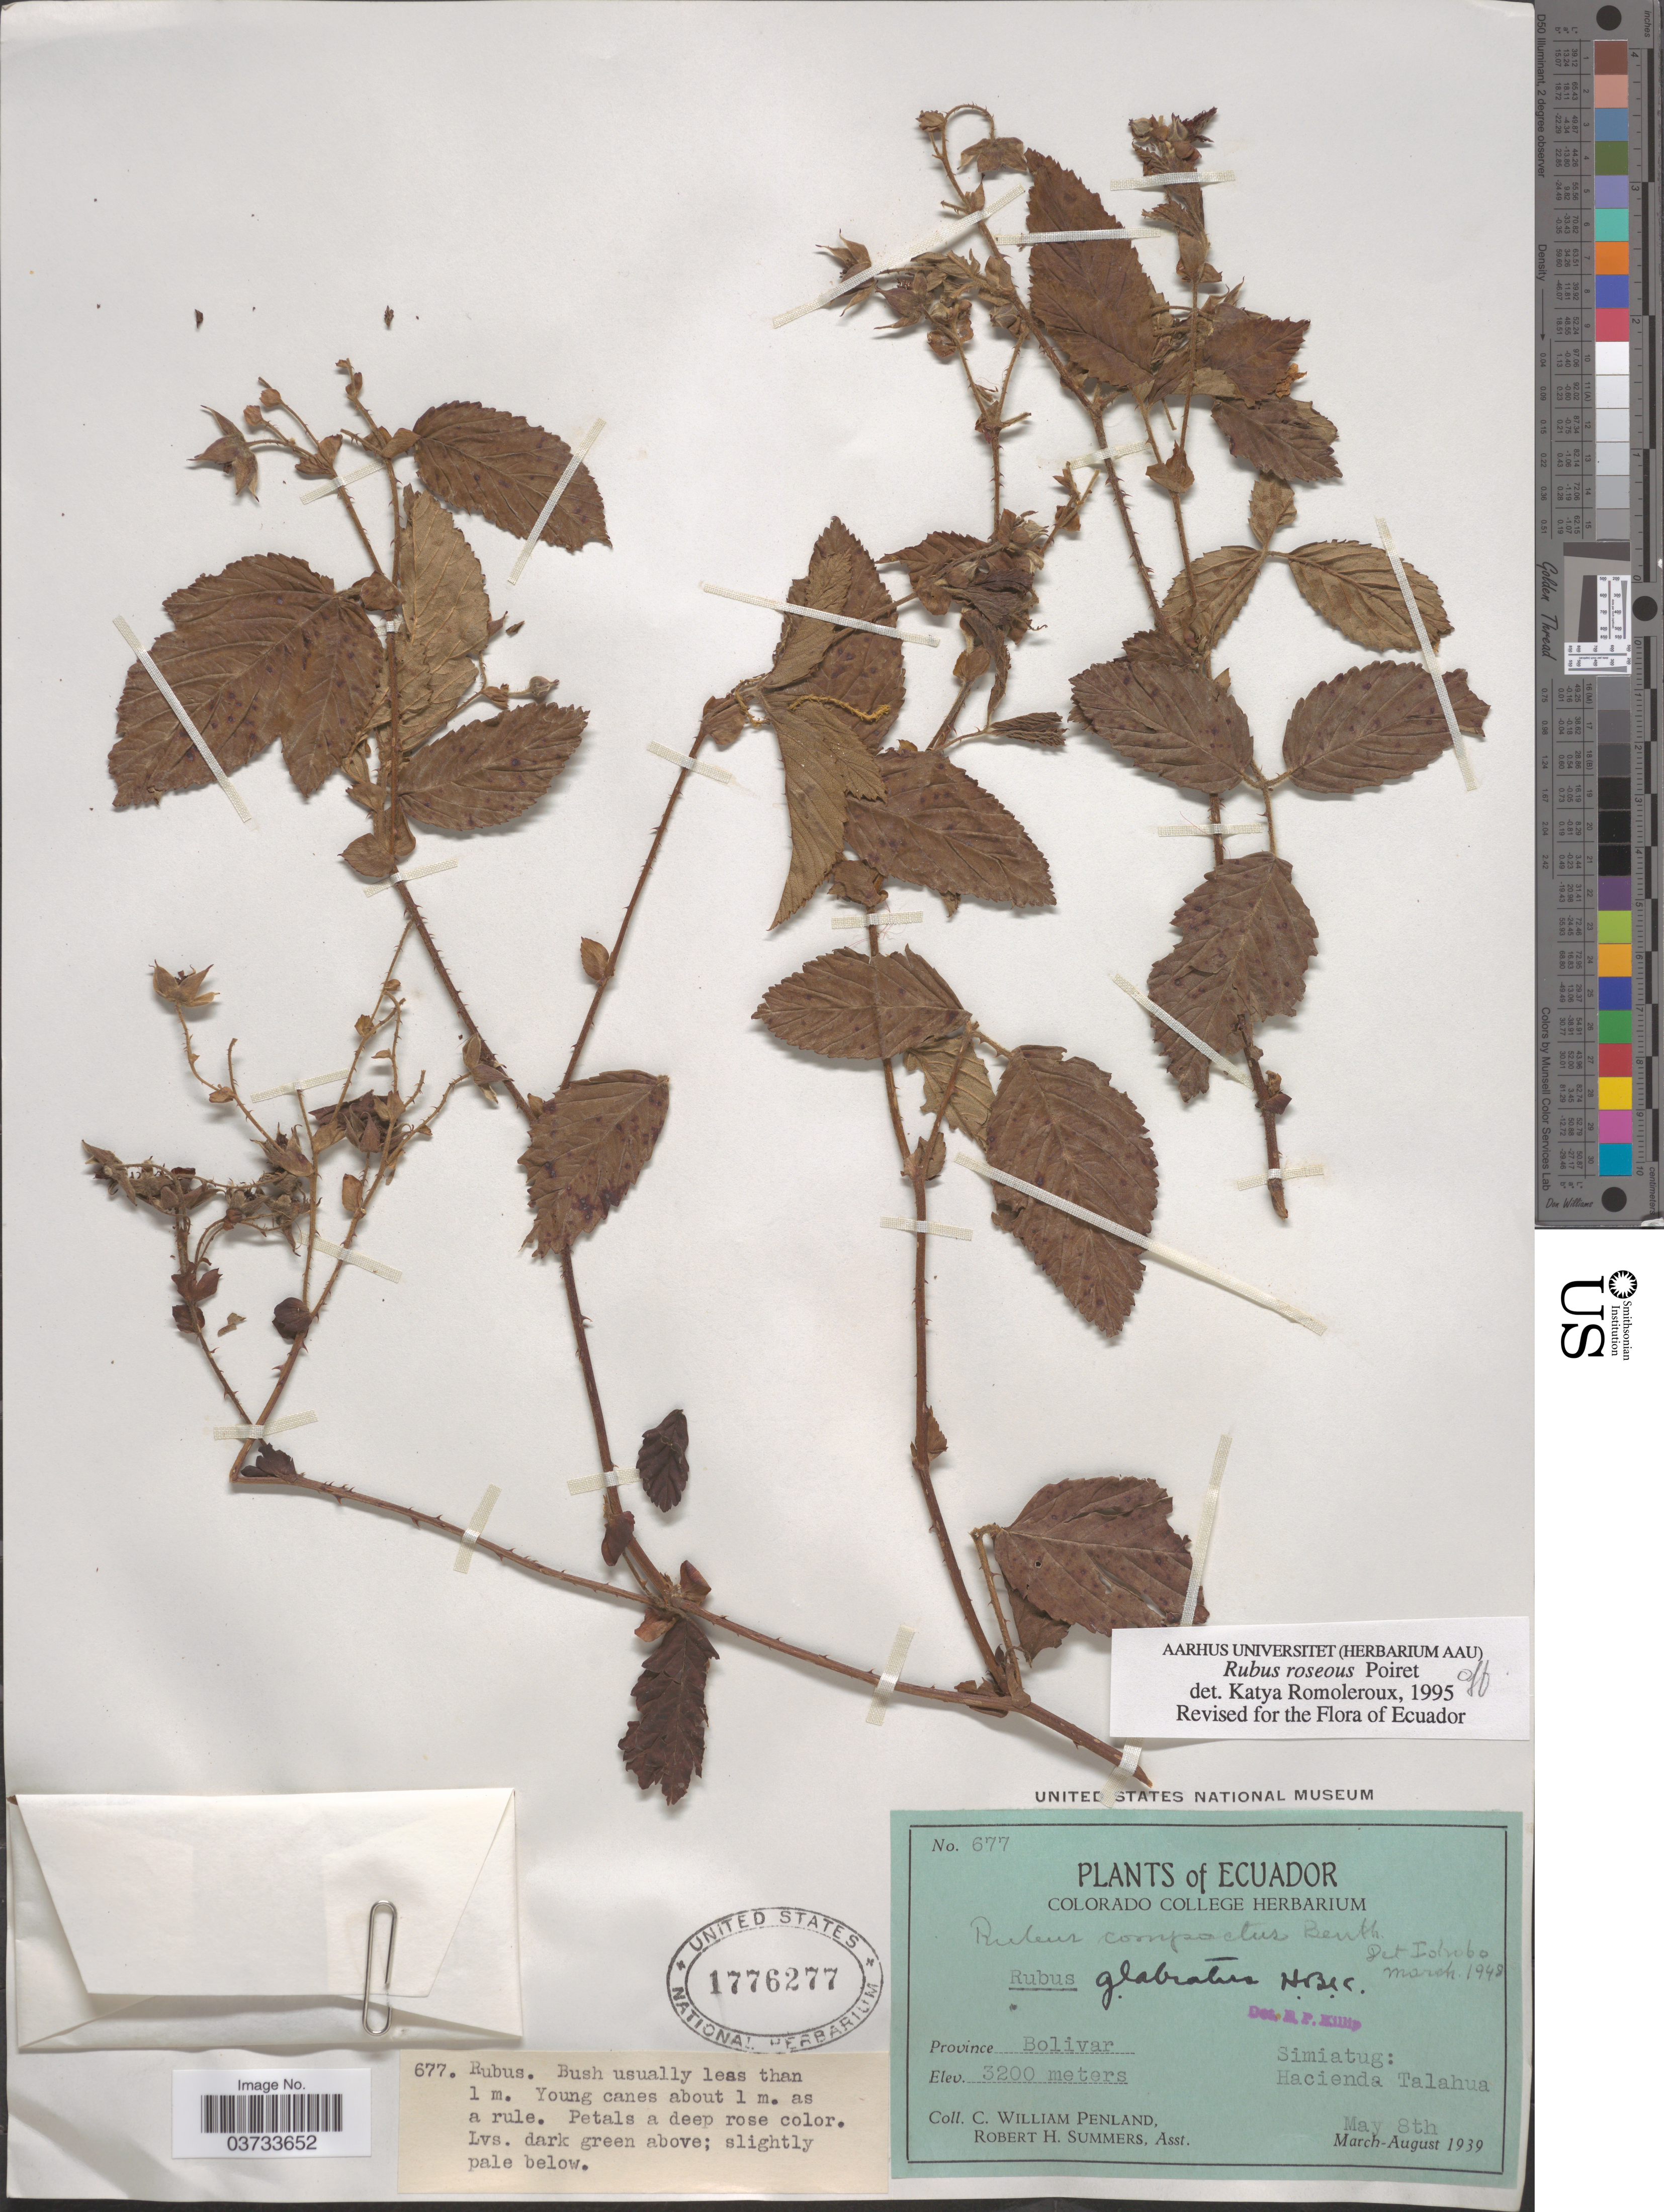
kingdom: Plantae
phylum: Tracheophyta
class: Magnoliopsida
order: Rosales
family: Rosaceae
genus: Rubus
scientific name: Rubus roseus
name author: Poir.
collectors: C. W. Penland & R. Summers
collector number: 677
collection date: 1939-05-08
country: Ecuador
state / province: Bolívar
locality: Simiatug: Hacienda Talahua.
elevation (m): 3200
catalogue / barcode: US 1776277